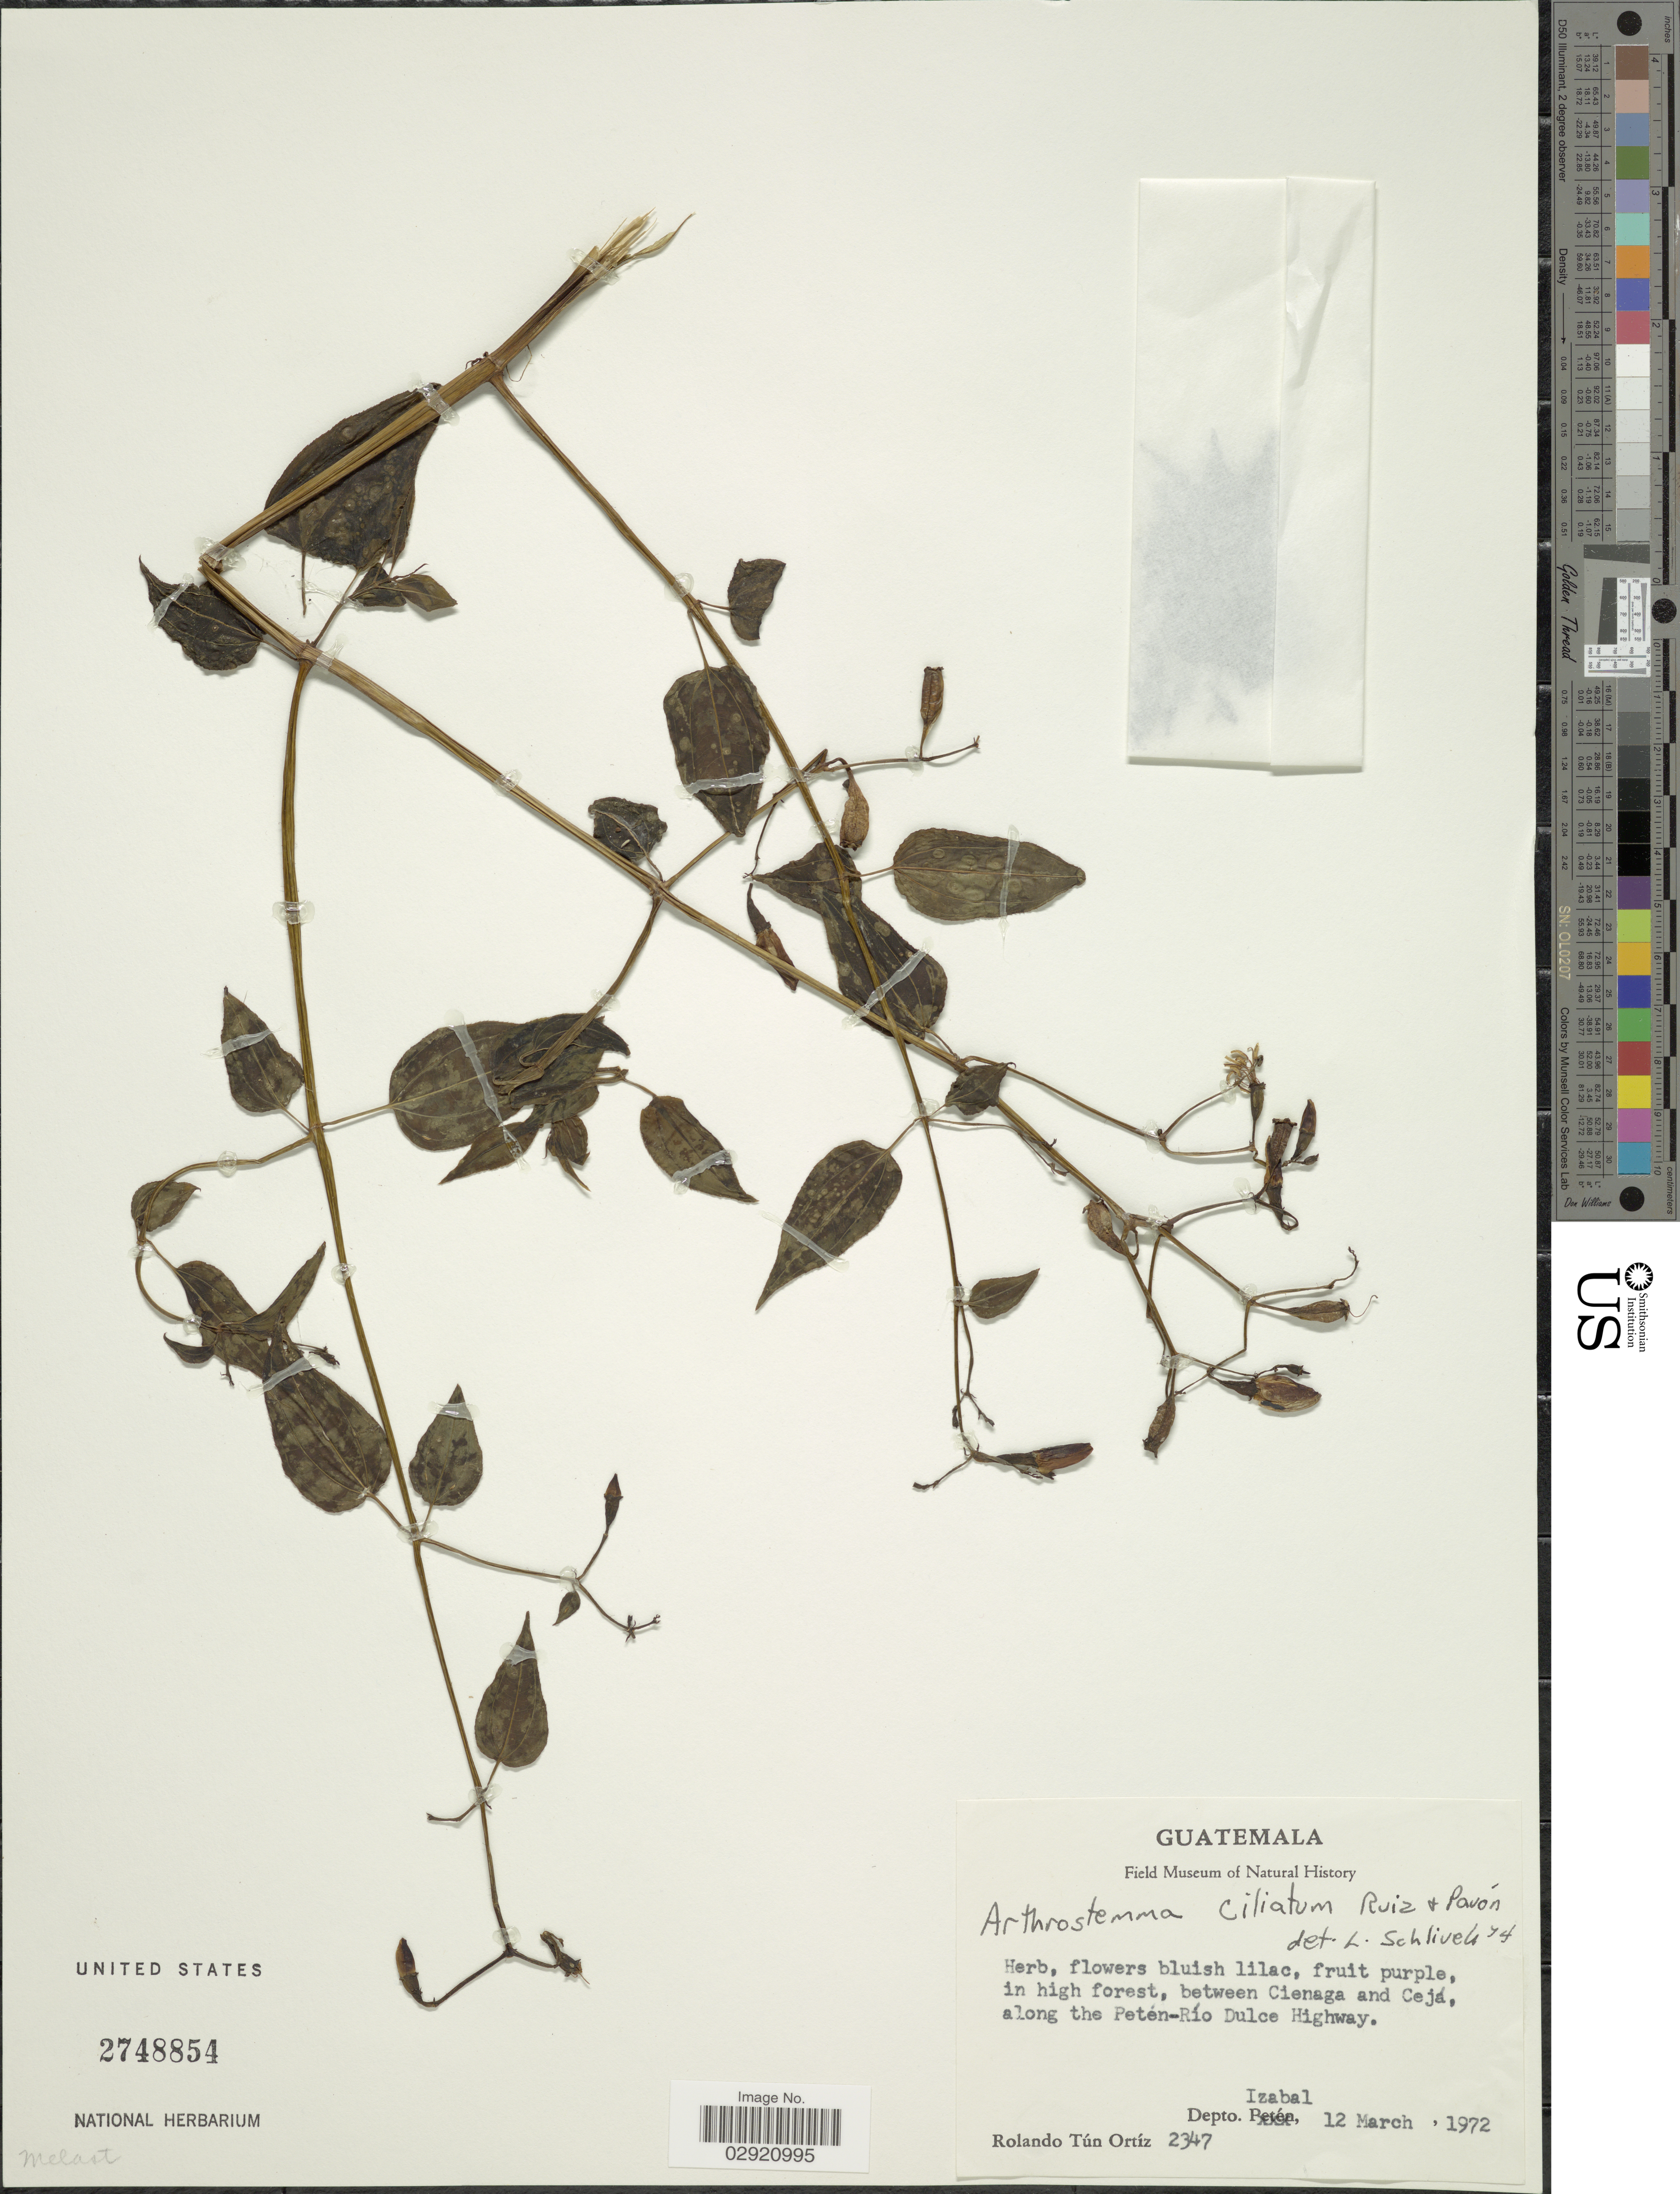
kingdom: Plantae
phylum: Tracheophyta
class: Magnoliopsida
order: Myrtales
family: Melastomataceae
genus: Arthrostemma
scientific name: Arthrostemma ciliatum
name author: Pav. ex D. Don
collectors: R. Ortiz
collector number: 2347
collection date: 1972-03-12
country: Guatemala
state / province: Izabal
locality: Between Cienaga and Cejá, along the Petén-Río Dulce Highway. Depto. Izabal.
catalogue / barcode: US 2748854